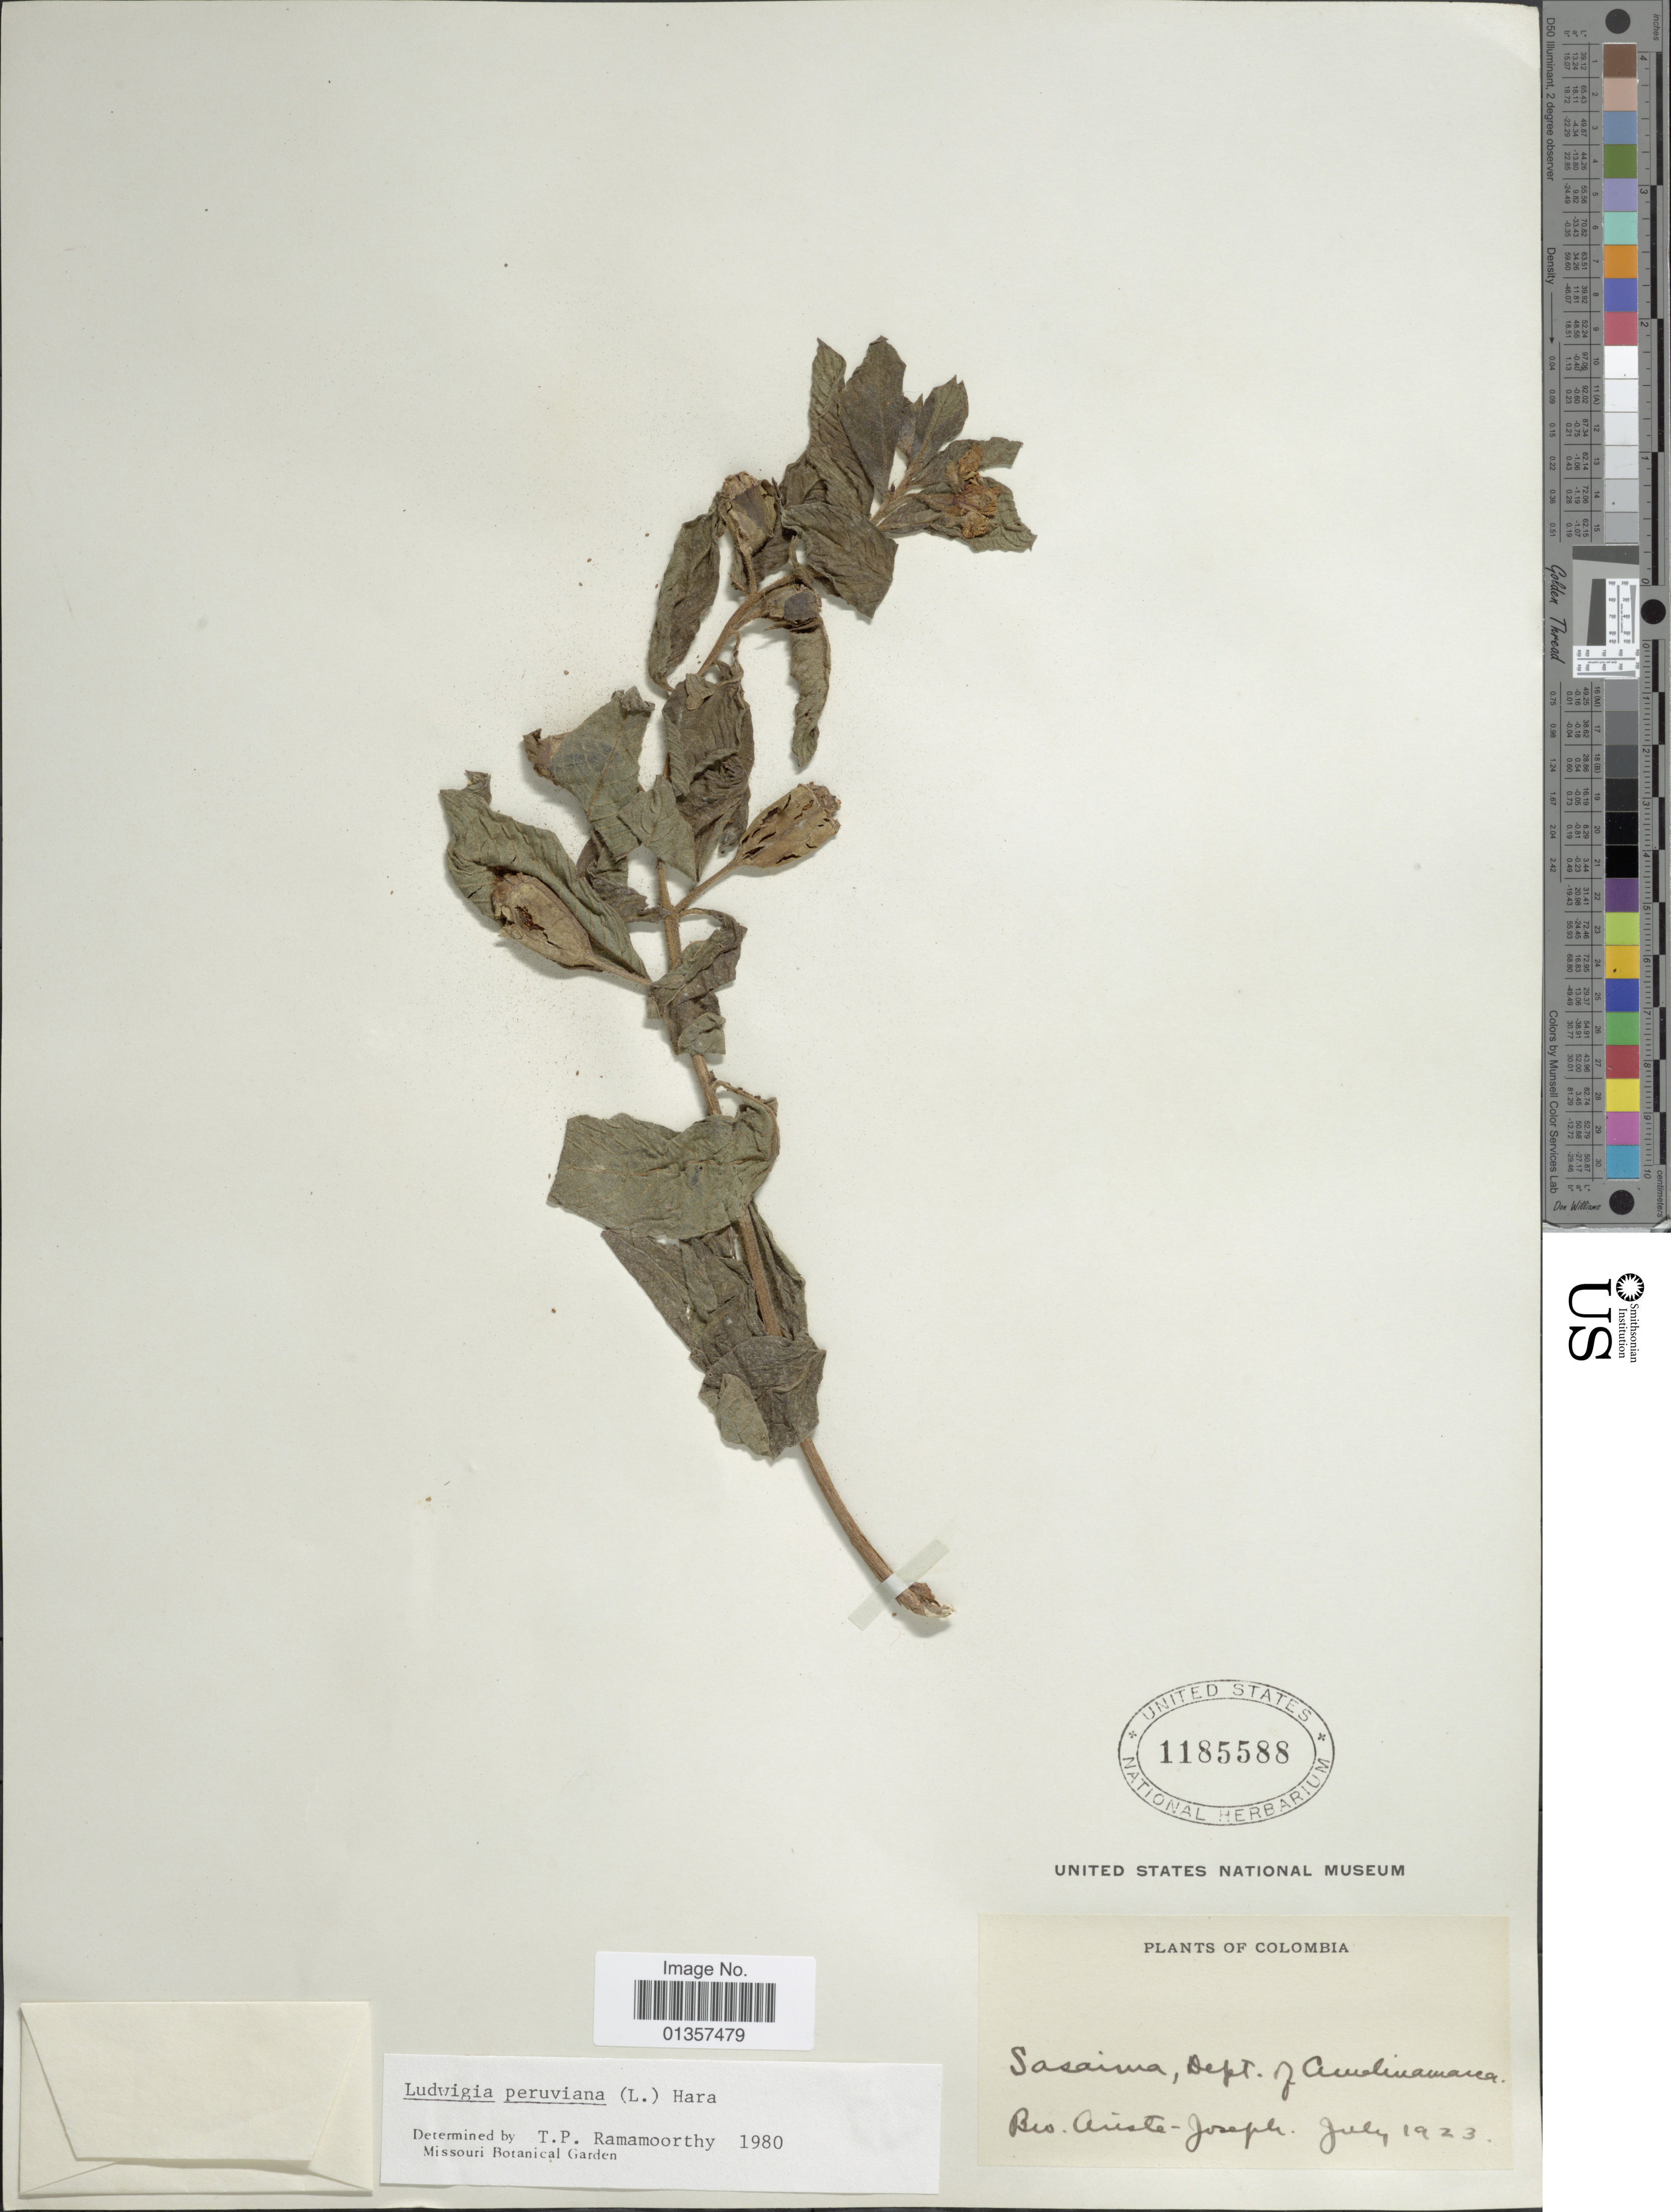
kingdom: Plantae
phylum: Tracheophyta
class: Magnoliopsida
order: Myrtales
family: Onagraceae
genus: Ludwigia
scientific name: Ludwigia peruviana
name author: (L.) H. Hara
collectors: Bro. Ariste-Joseph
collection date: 1923-07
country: Colombia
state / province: Cundinamarca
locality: Sasaima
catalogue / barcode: US 1185588